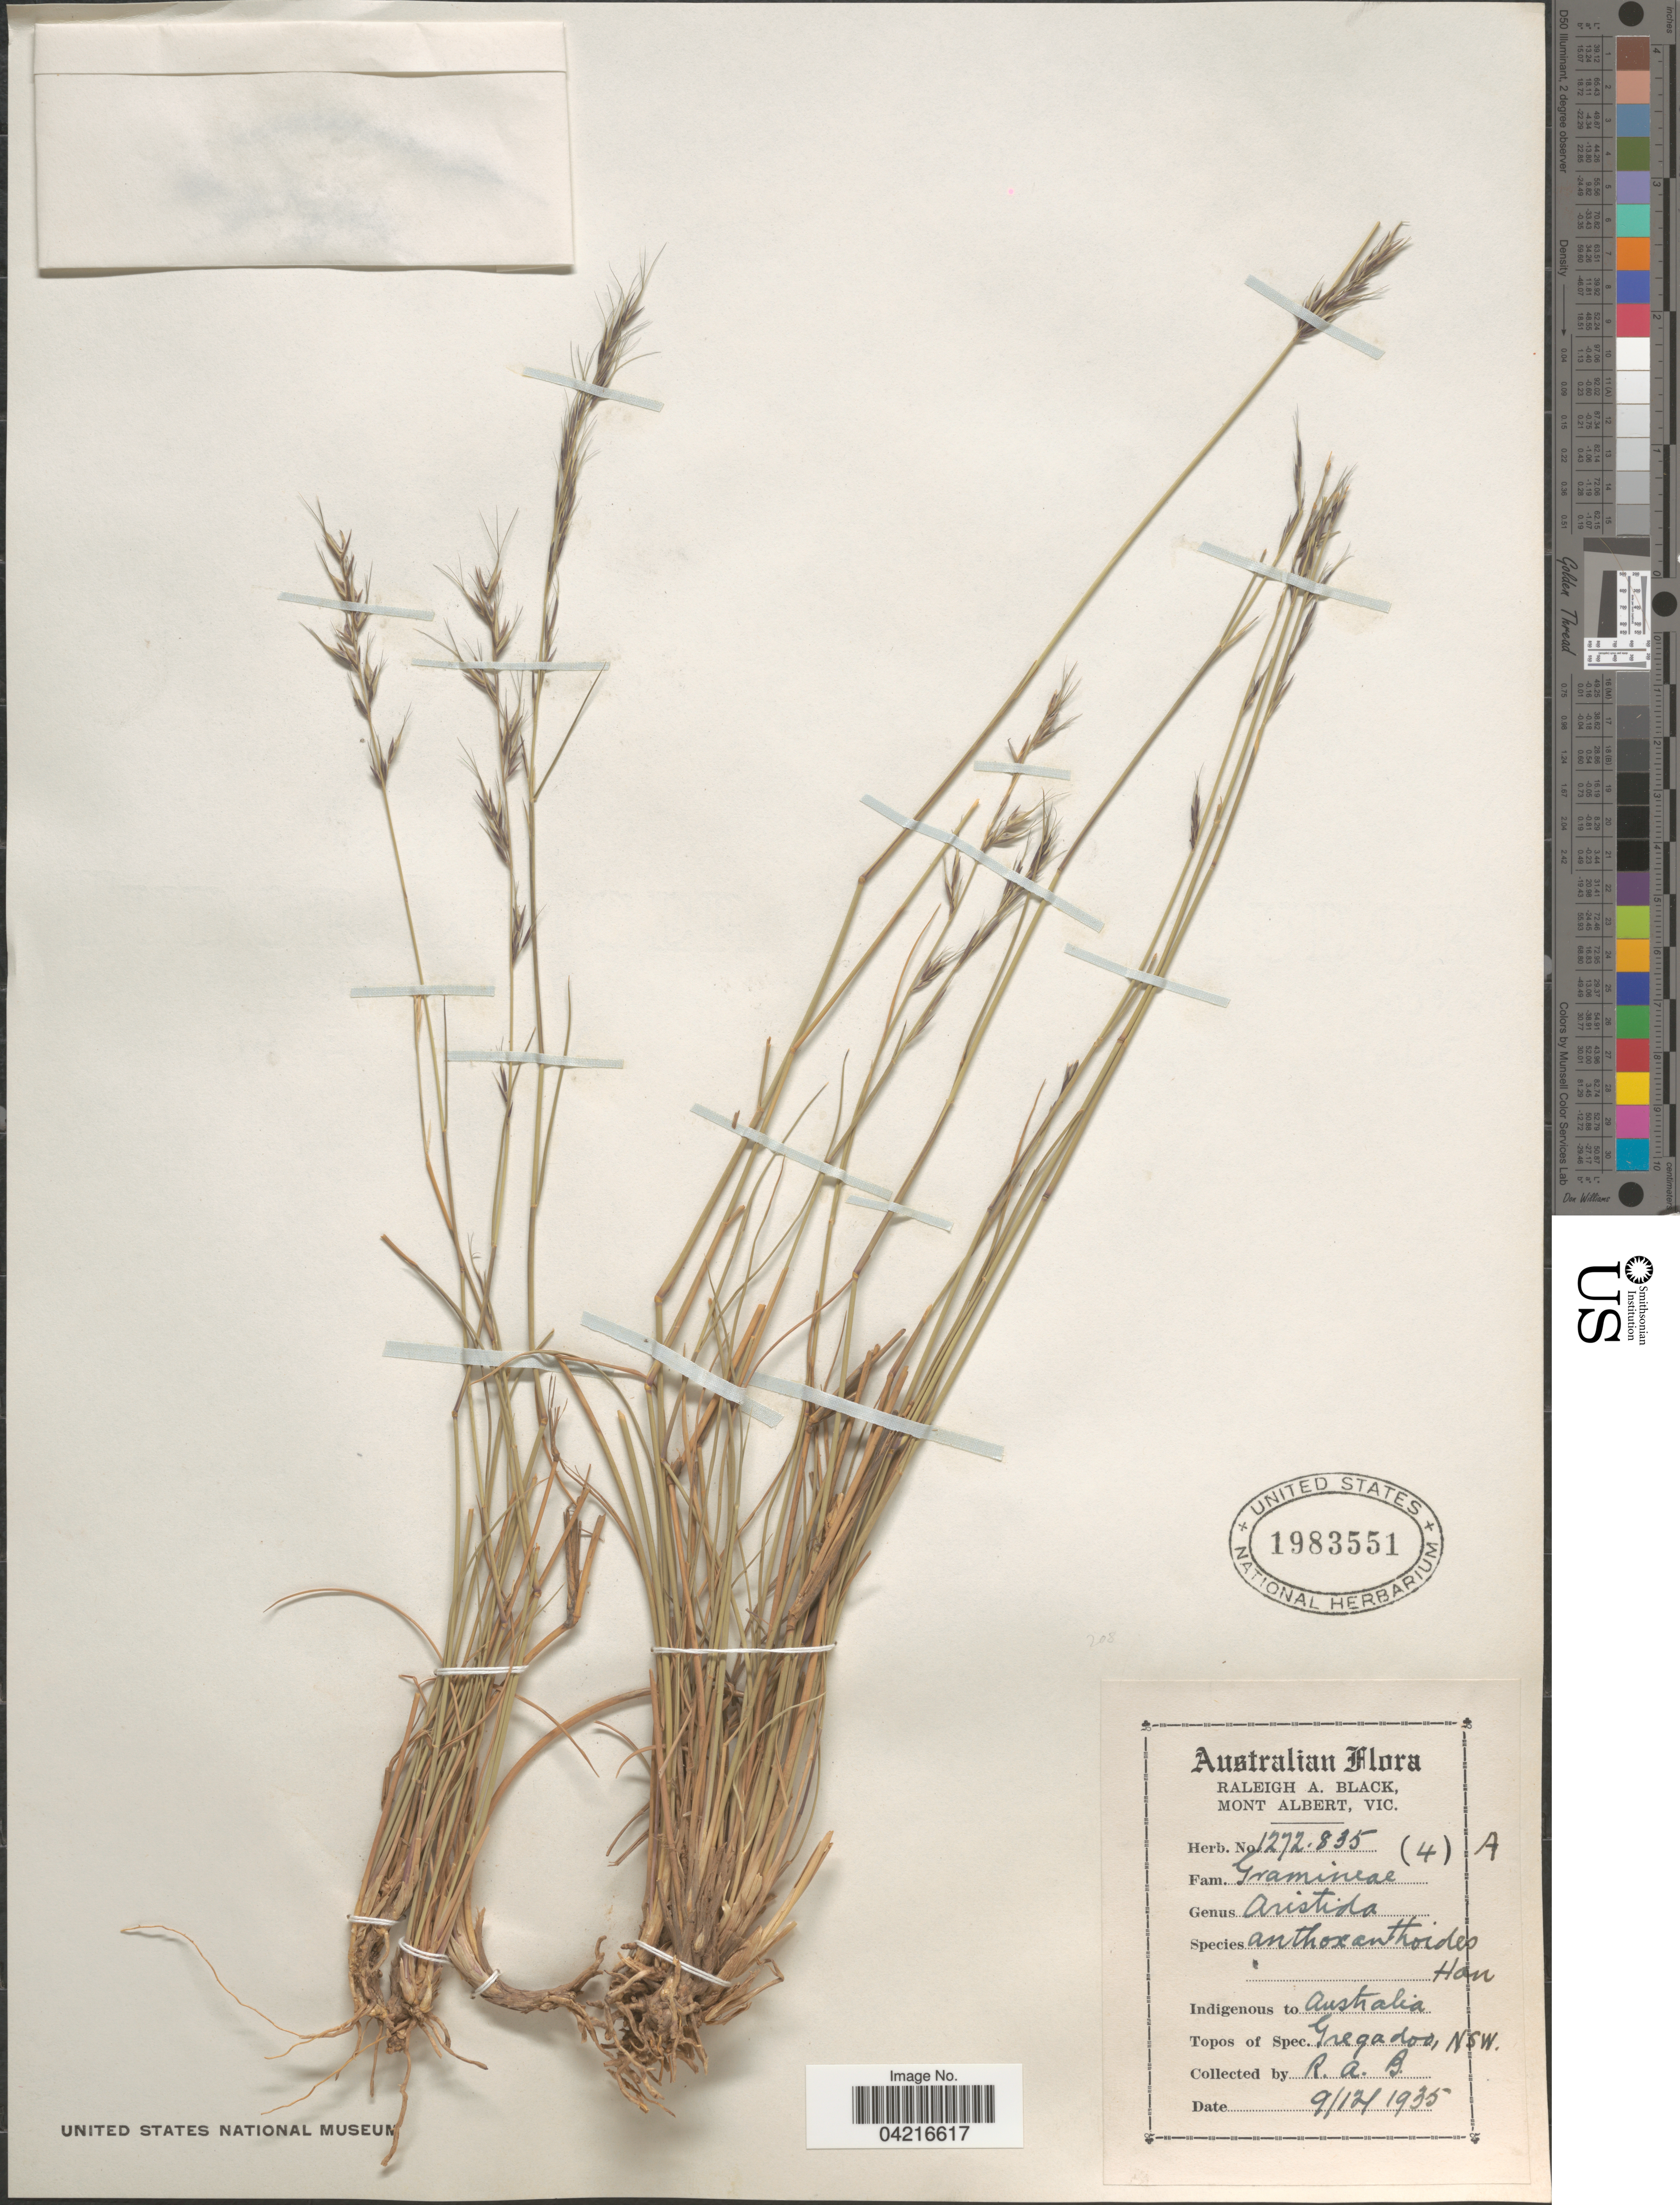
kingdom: Plantae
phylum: Tracheophyta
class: Liliopsida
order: Poales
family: Poaceae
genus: Aristida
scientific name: Aristida anthoxanthoides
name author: (Domin) Henr.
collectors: R. A. Black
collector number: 1272835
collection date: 1935-12-09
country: Australia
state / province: New South Wales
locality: Gregadoo.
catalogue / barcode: US 1983551